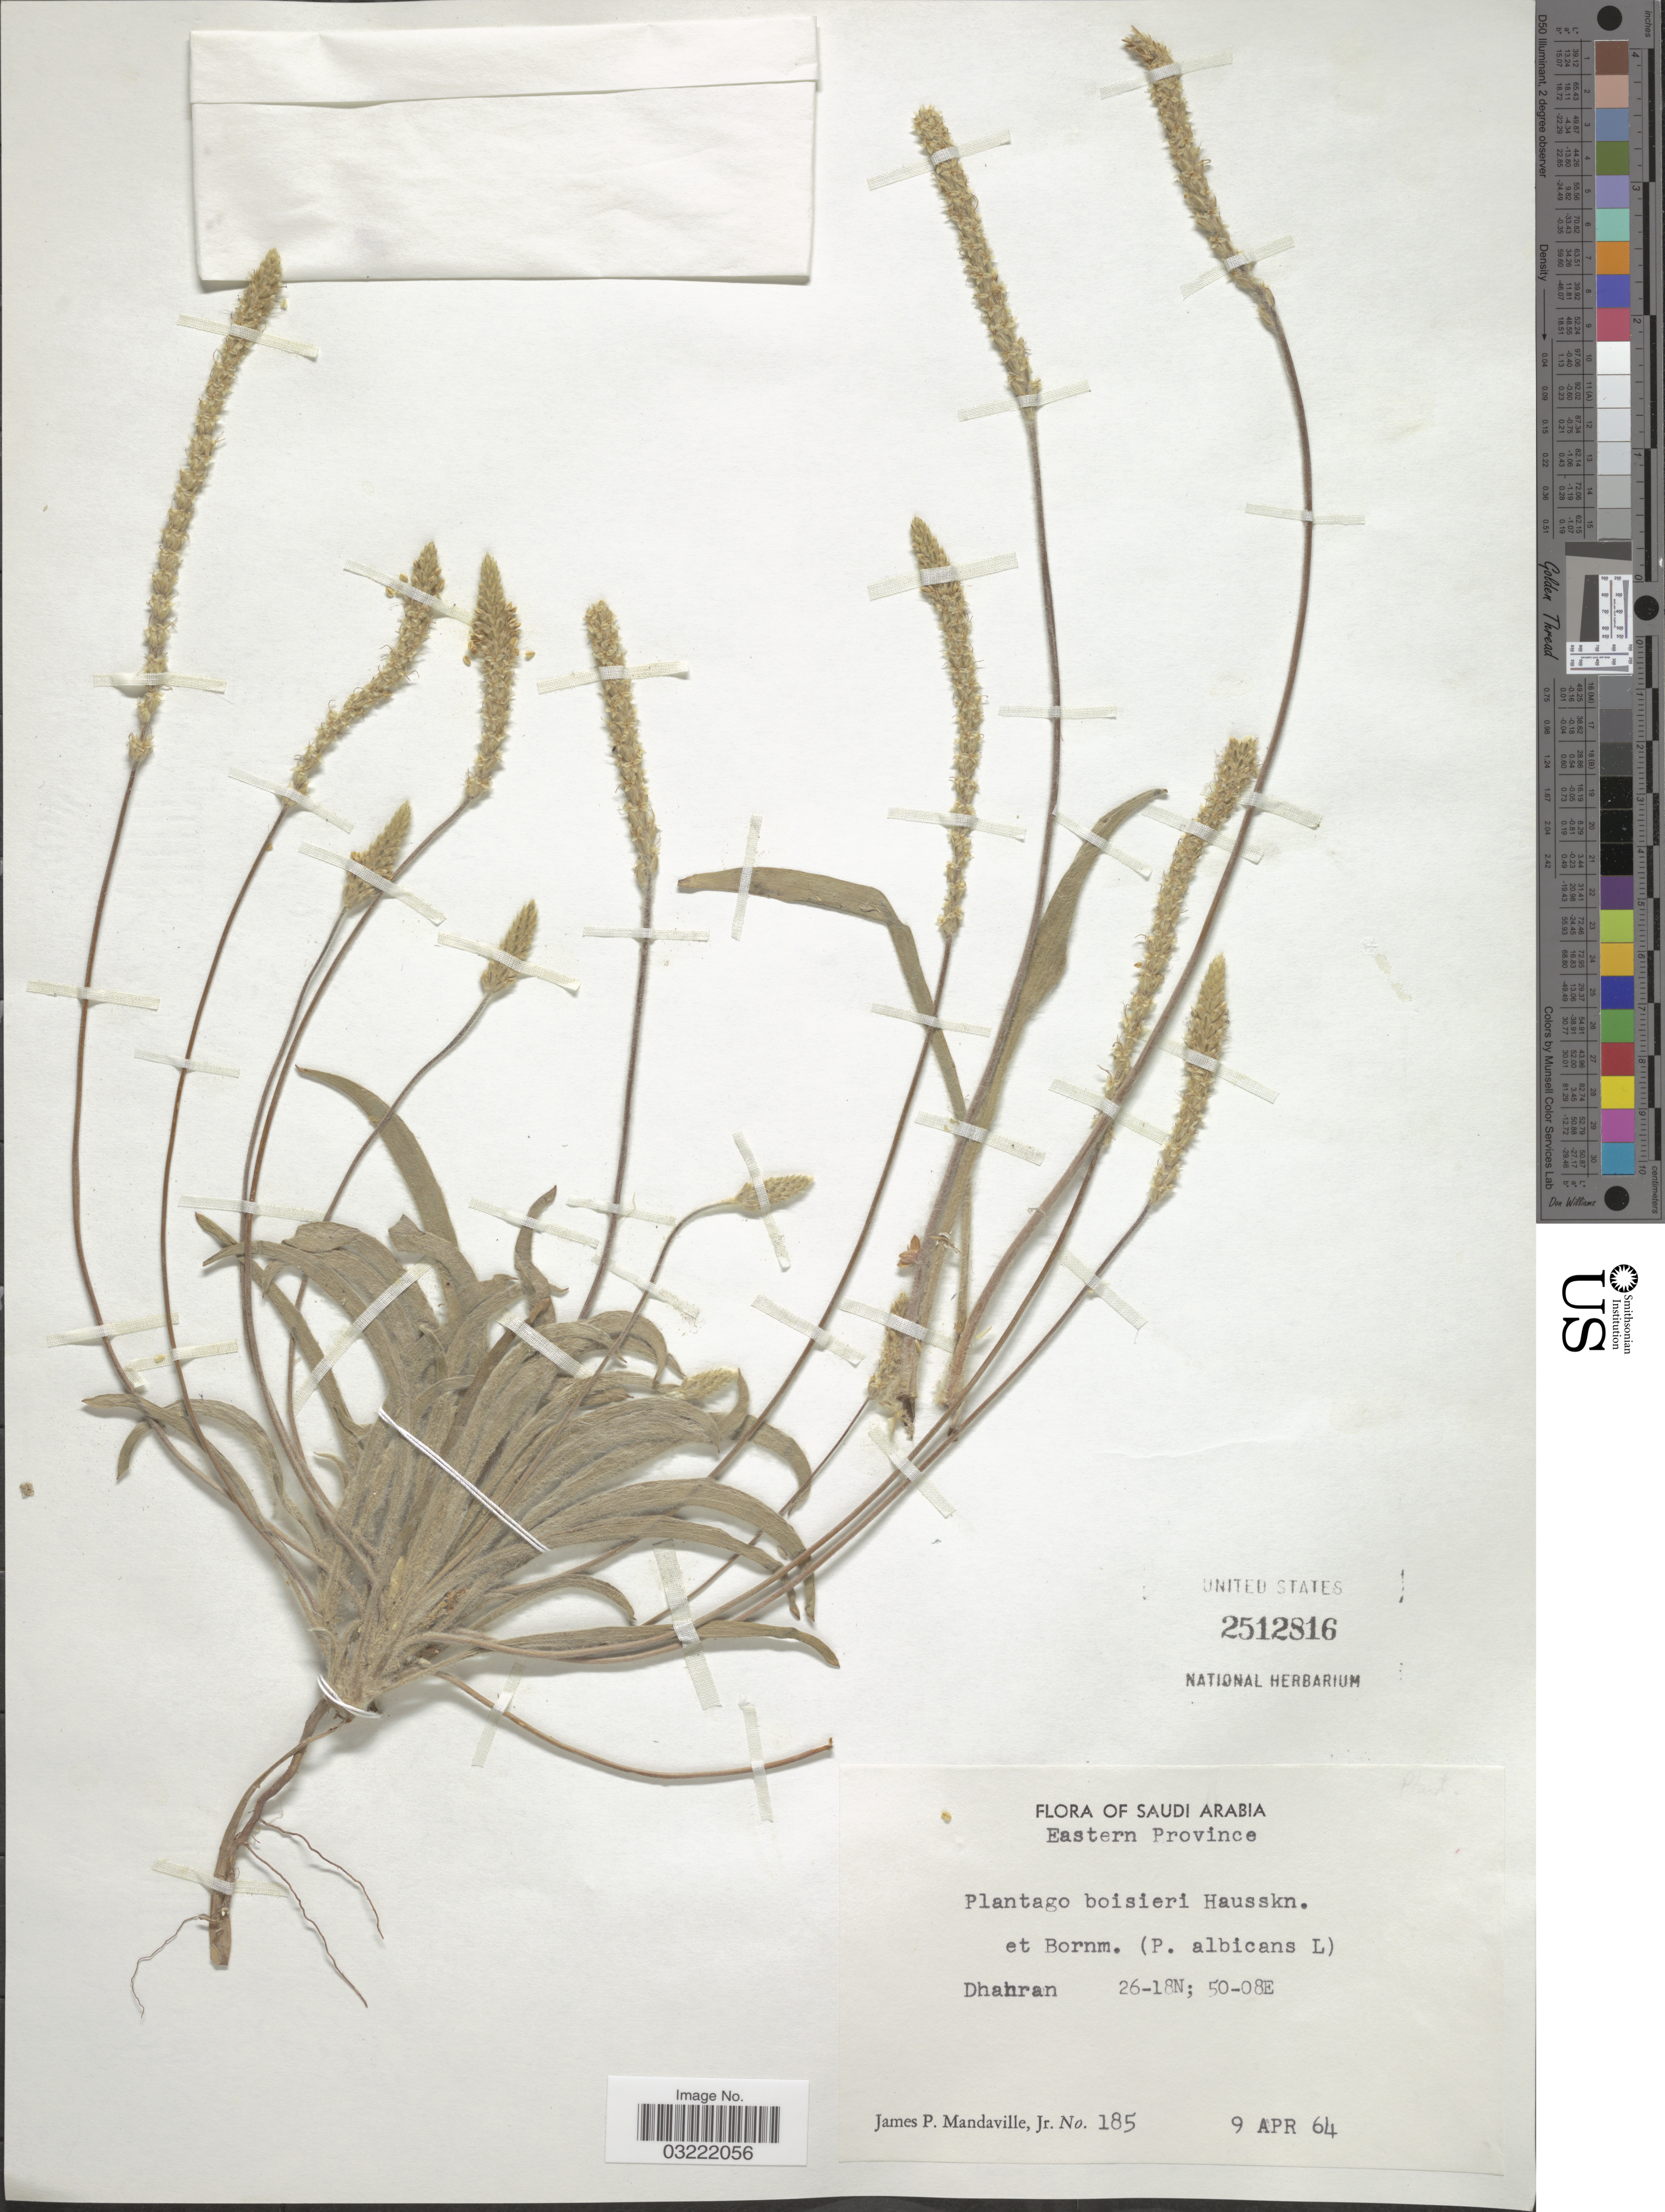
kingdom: Plantae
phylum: Tracheophyta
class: Magnoliopsida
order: Lamiales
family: Plantaginaceae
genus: Plantago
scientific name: Plantago boissieri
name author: Hausskn. & Bornm.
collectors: J. Mandaville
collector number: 185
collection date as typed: Transcribed d/m/y: 9/4/64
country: Saudi Arabia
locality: Eastern Province. Dhahran.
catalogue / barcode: US 2512816